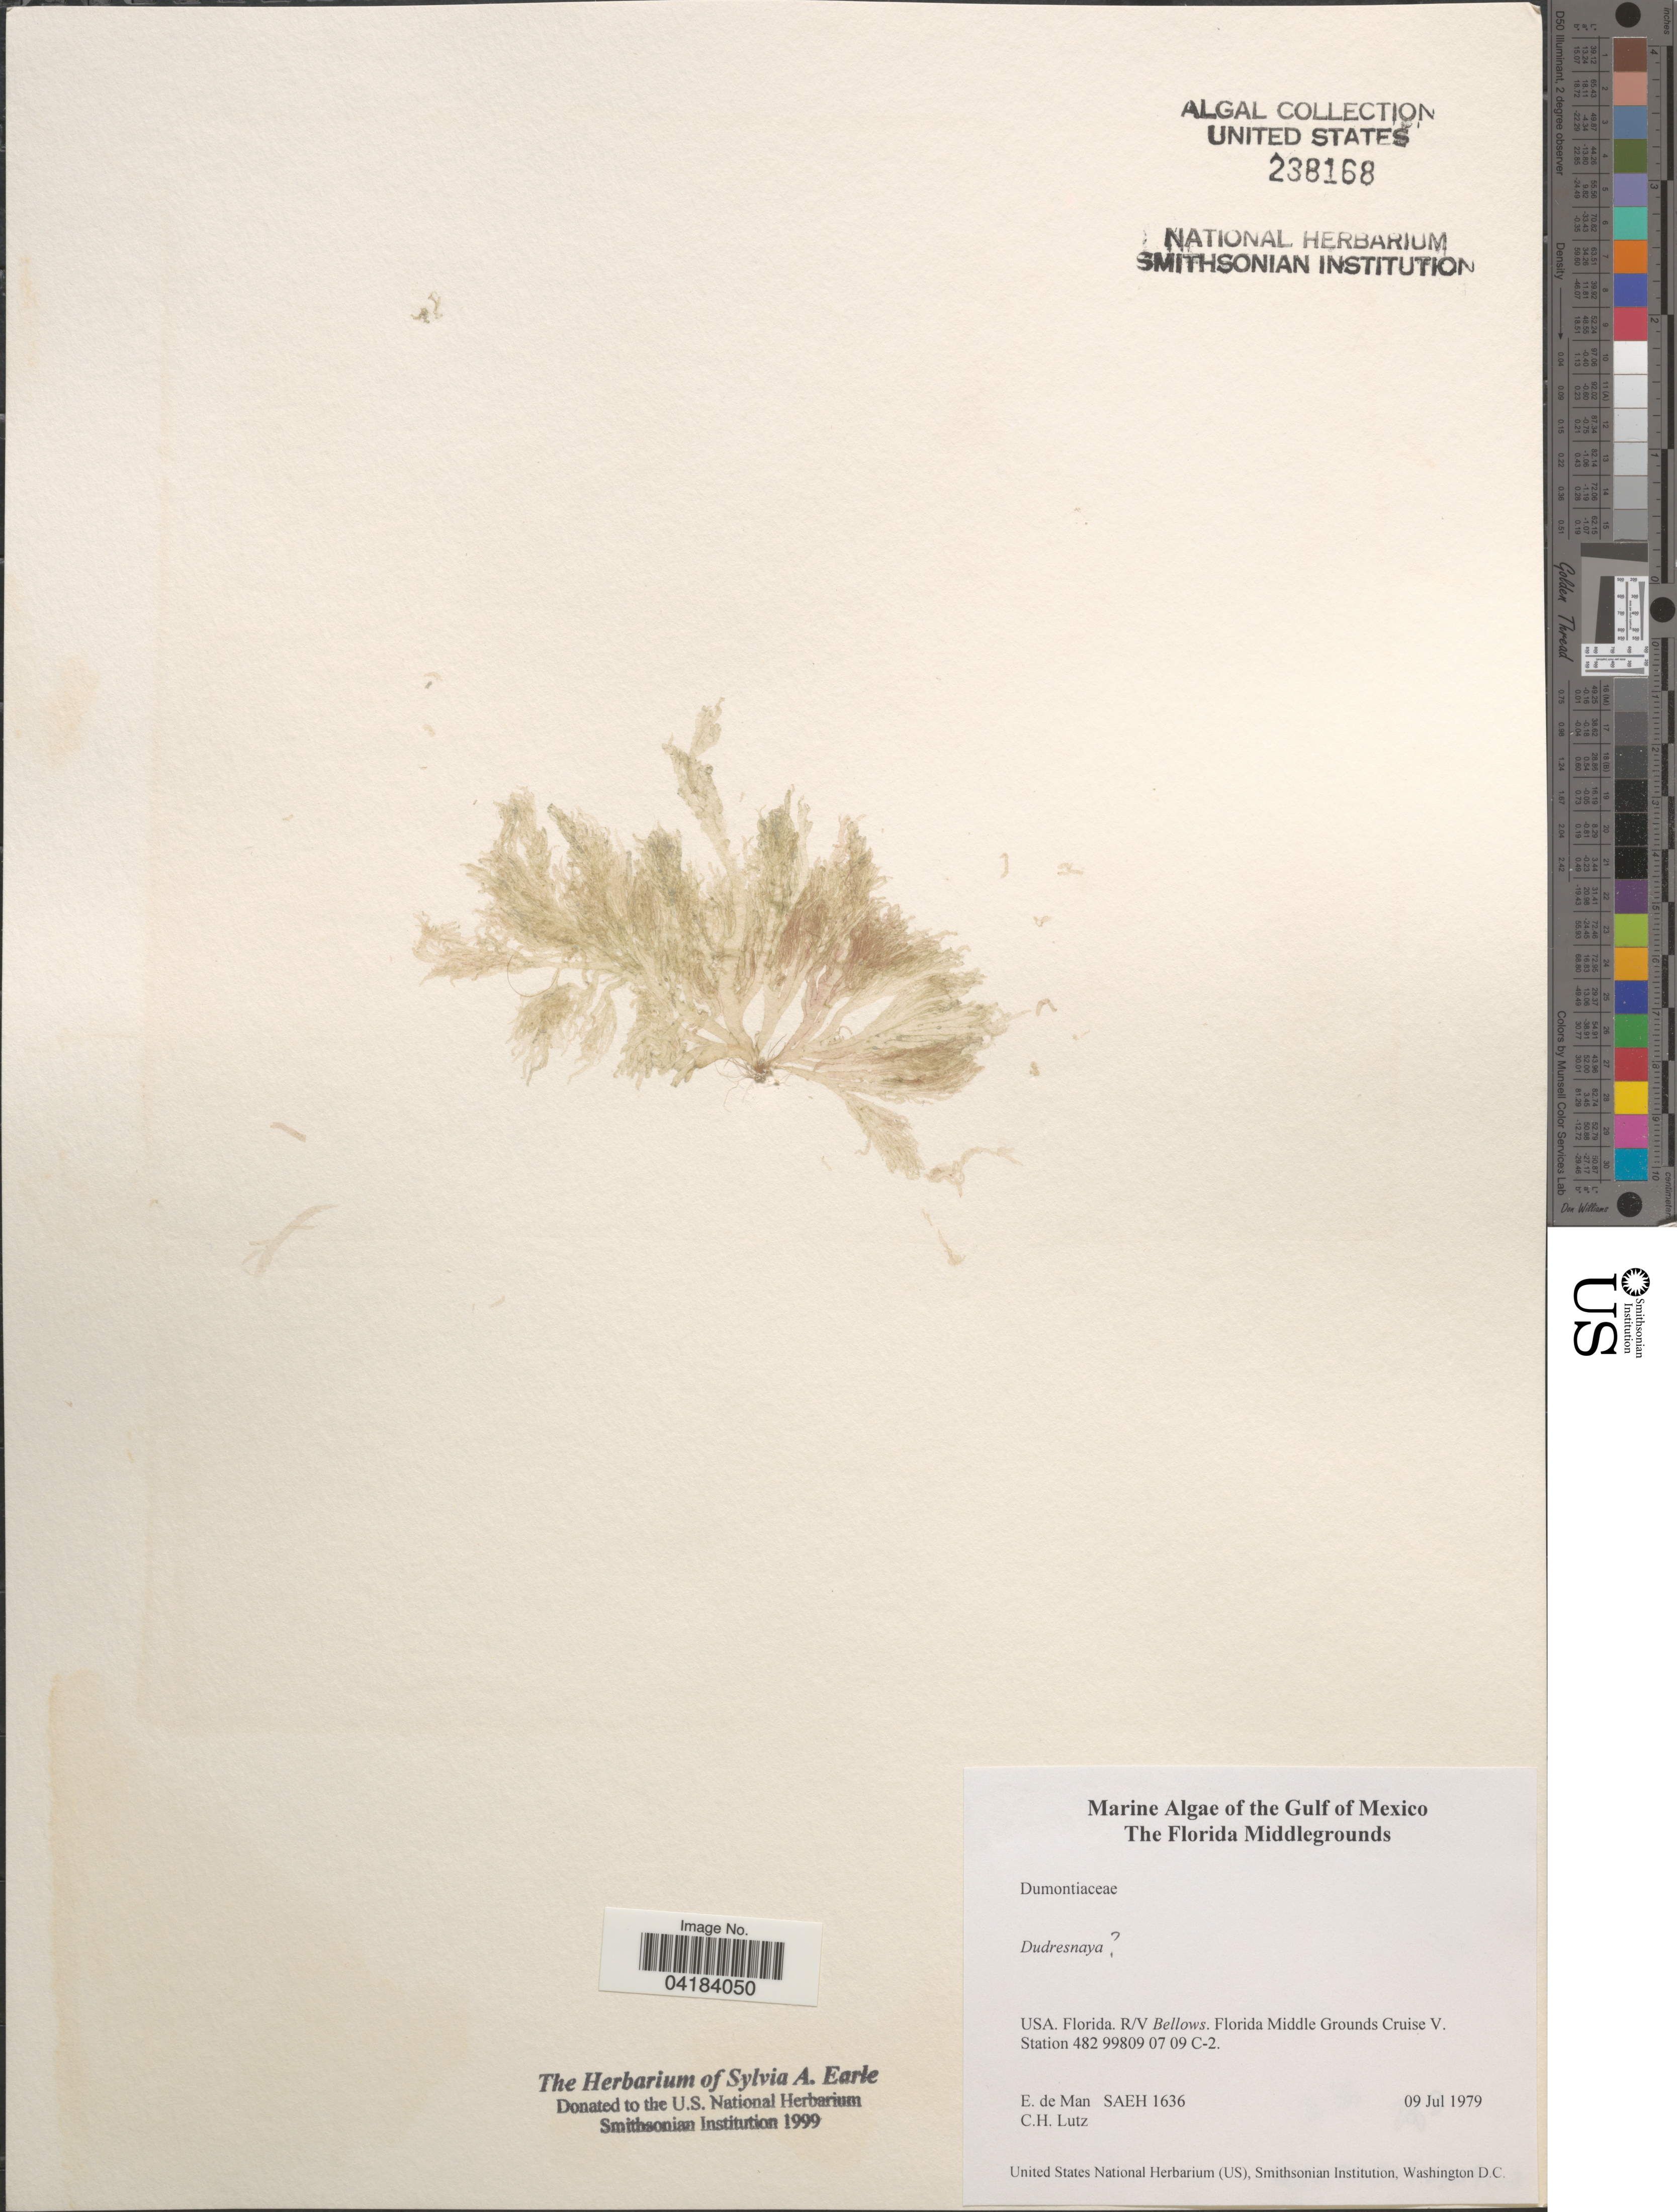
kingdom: Plantae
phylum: Rhodophyta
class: Florideophyceae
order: Gigartinales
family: Dumontiaceae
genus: Dudresnaya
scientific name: Dudresnaya sp.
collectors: E. de Man & C. Lutz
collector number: SAEH1636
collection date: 1979-07-09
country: United States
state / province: Florida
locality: The Gulf of Mexico. The Florida Middlegrounds. R/V Bellows. Florida Middle Grounds Cruise V. Station 482 99809 07 09 C-2.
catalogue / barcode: US 238168